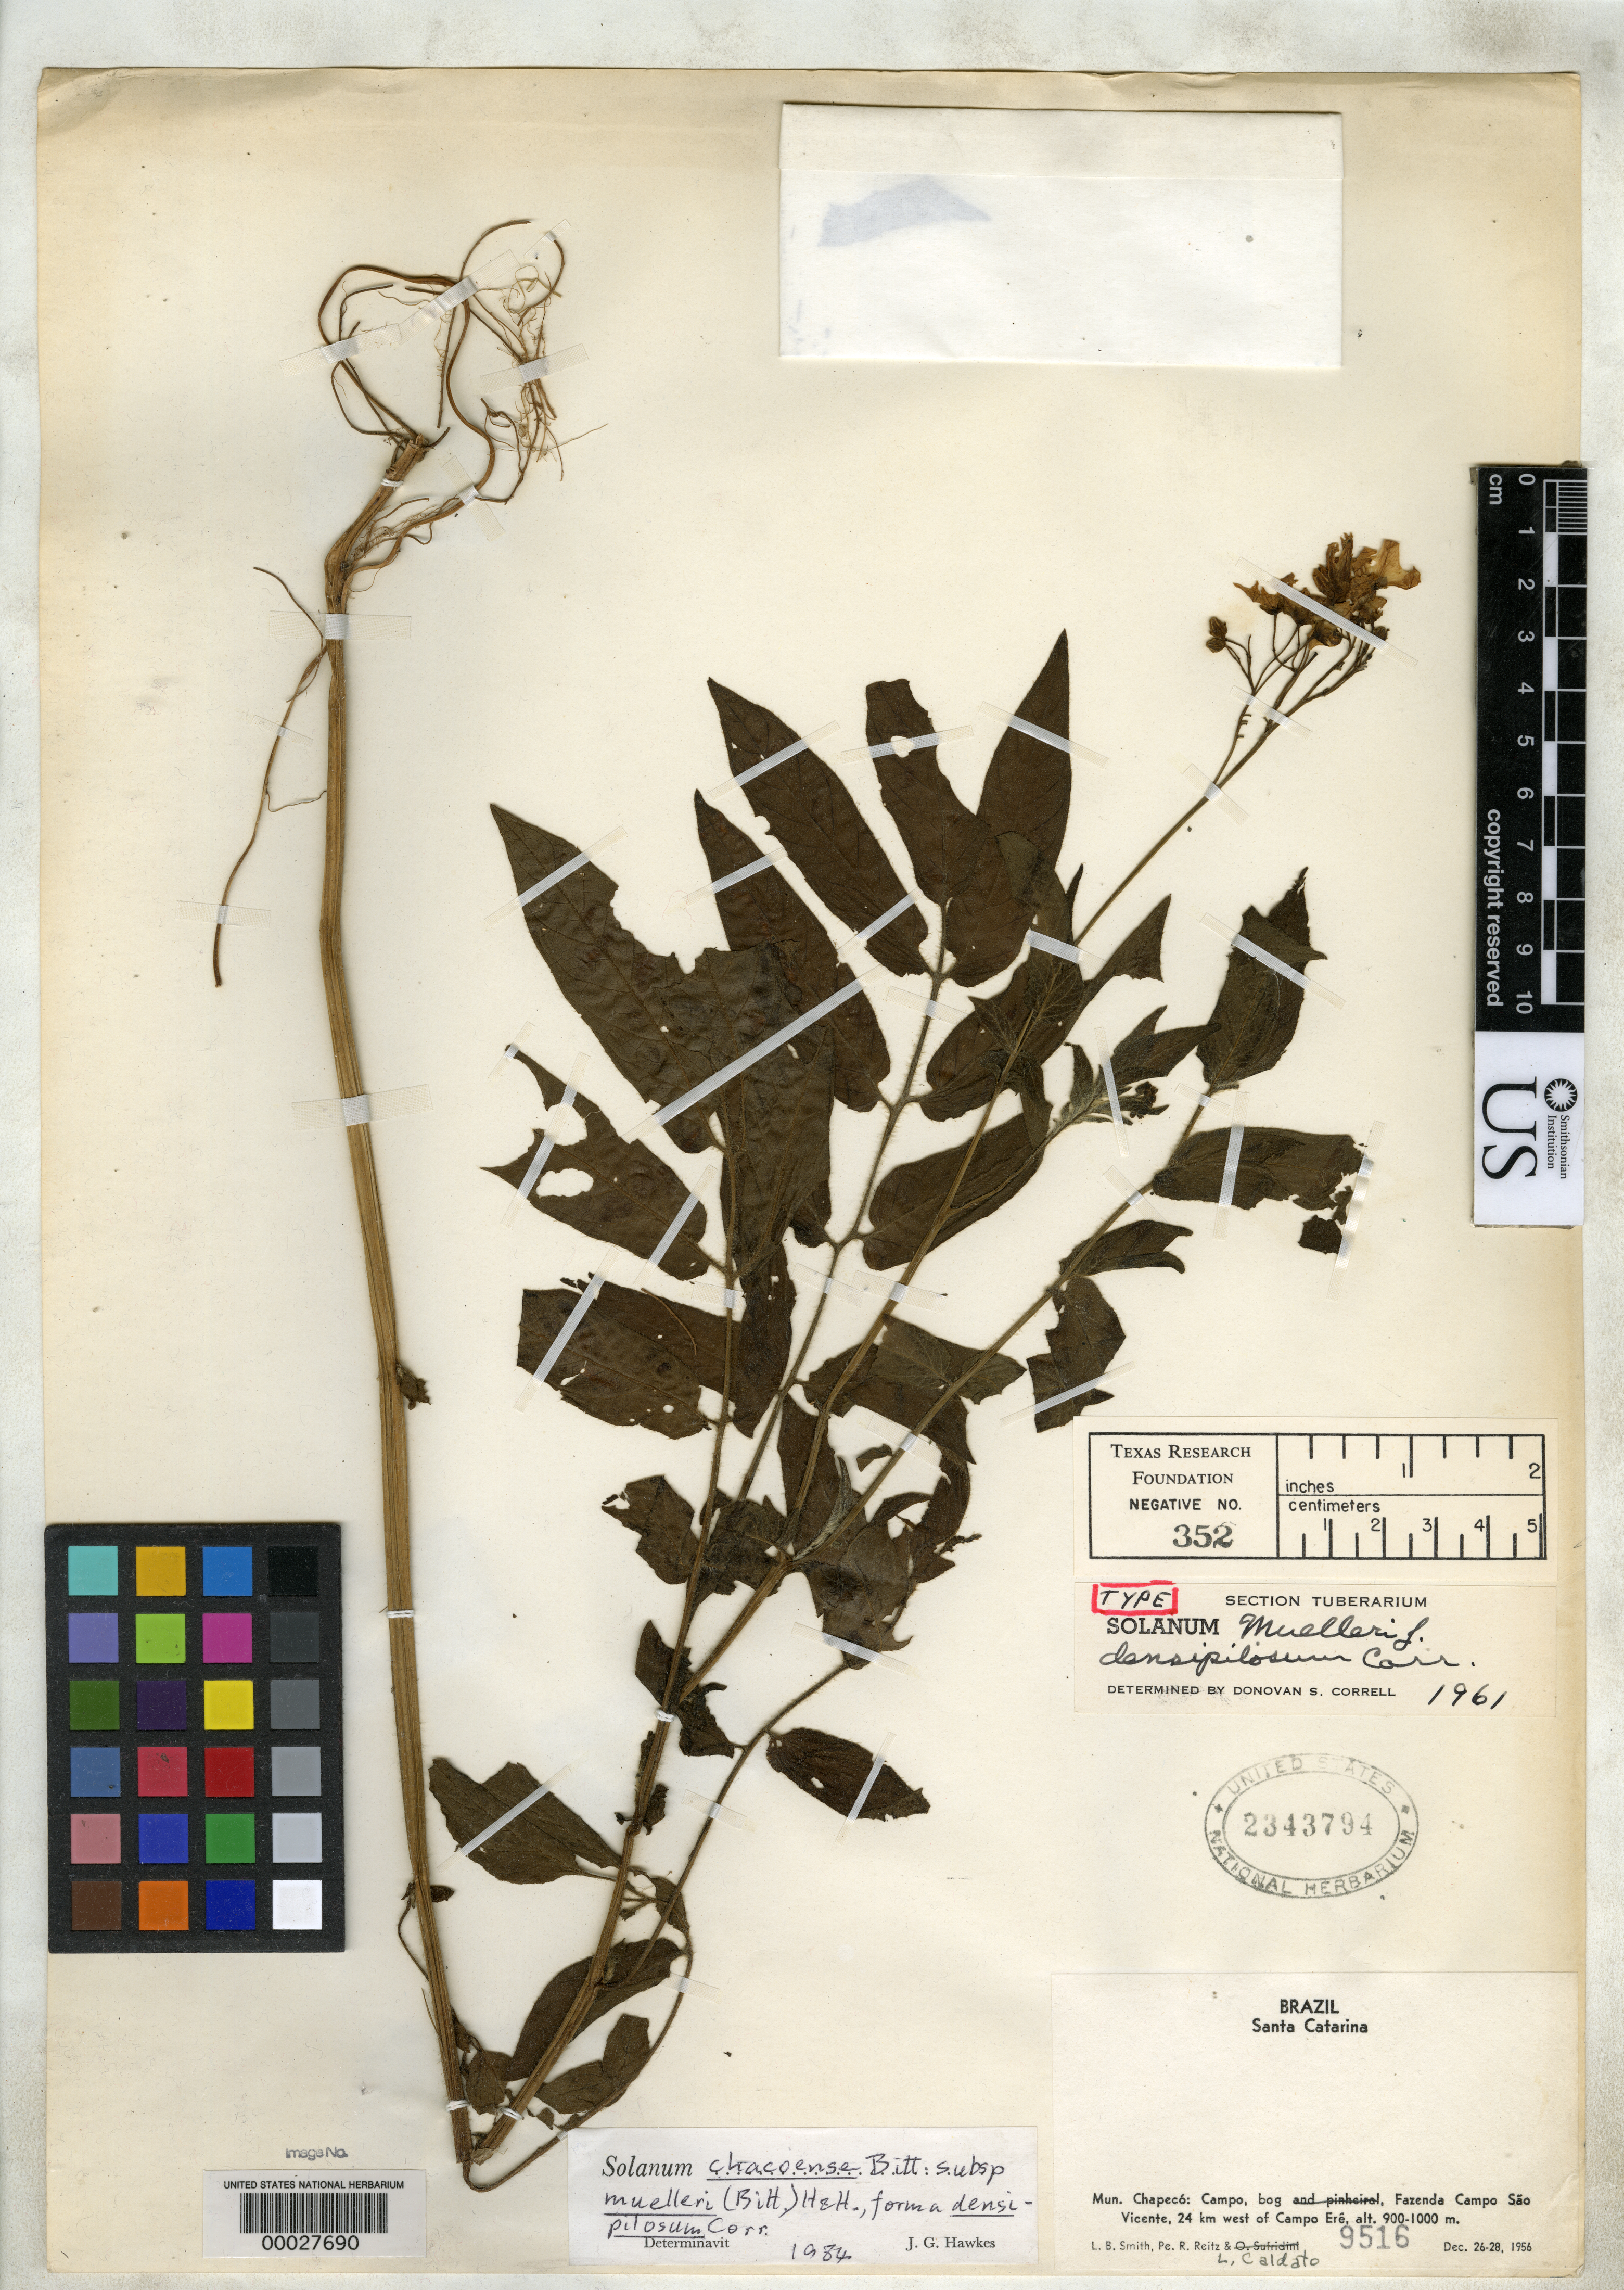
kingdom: Plantae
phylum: Tracheophyta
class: Magnoliopsida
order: Solanales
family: Solanaceae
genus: Solanum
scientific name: Solanum muelleri f. densipilosum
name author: Correll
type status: Holotype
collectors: L. Smith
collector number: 9516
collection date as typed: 26 Dec 1956 to 28 Dec 1956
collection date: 1956-12-26/1956-12-28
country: Brazil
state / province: Santa Catarina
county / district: Chapecó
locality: Fazenda Campo Sao Vicente.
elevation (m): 900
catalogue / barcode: US 2343794